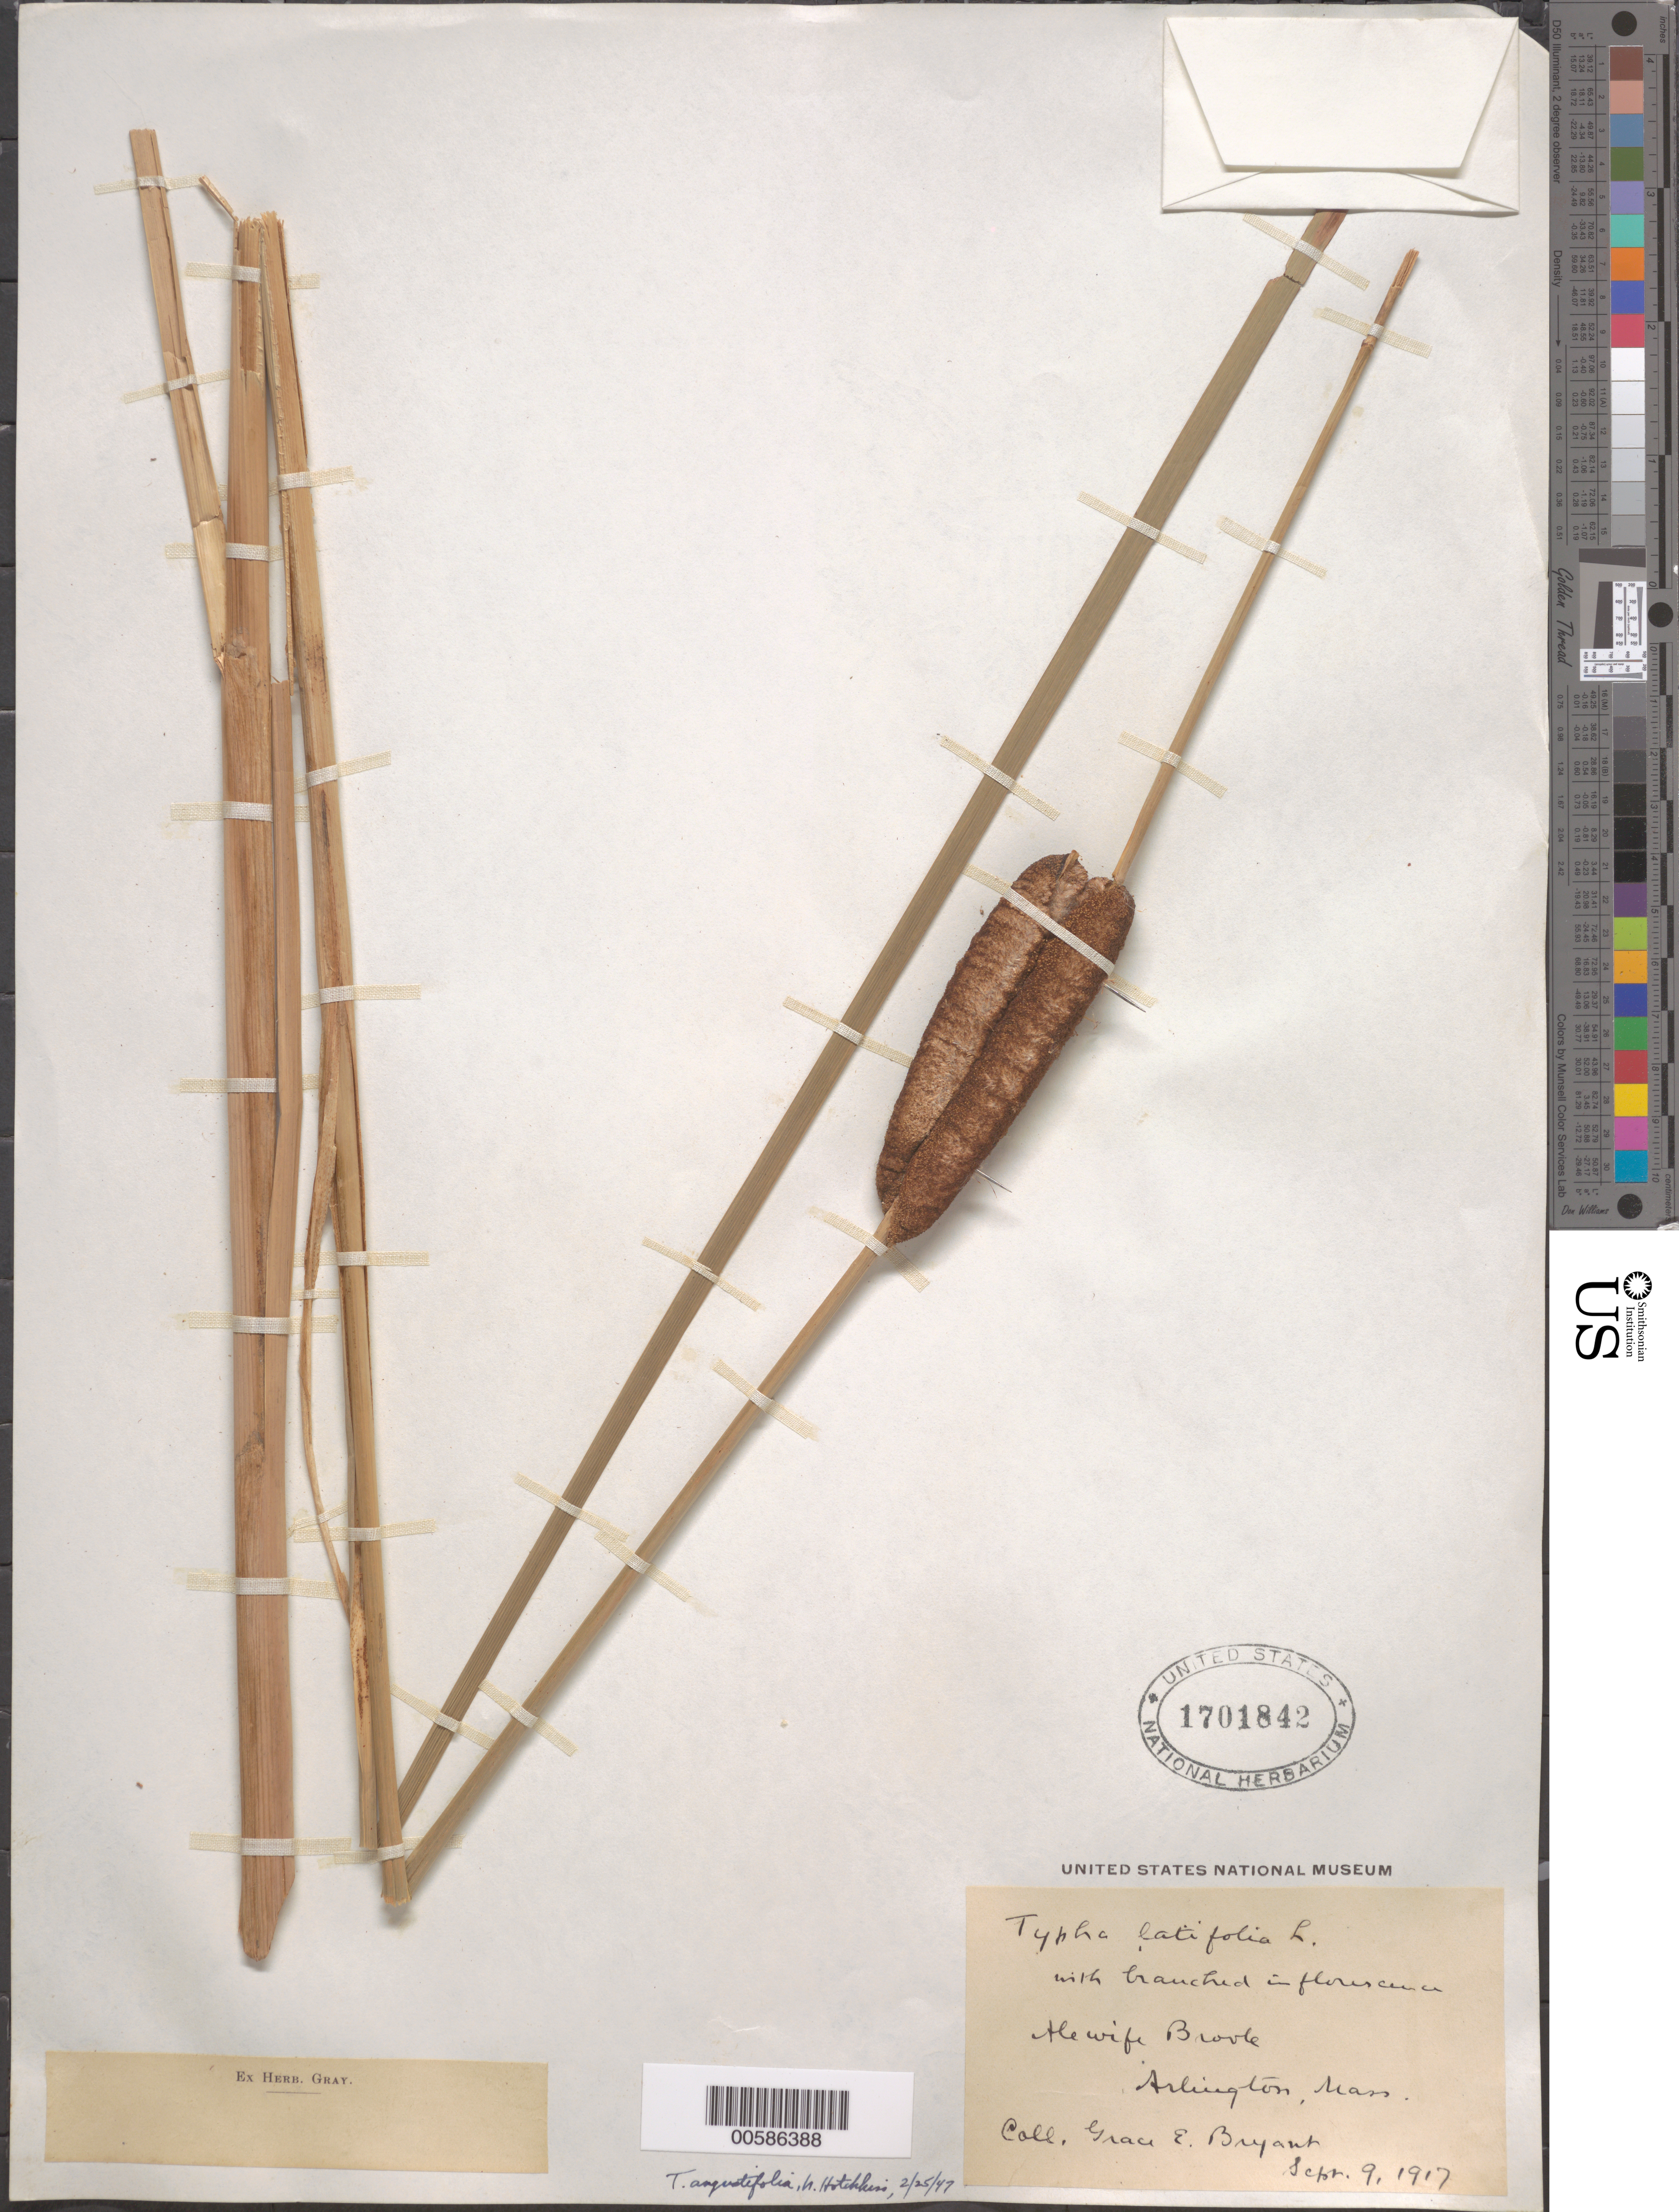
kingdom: Plantae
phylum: Tracheophyta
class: Liliopsida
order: Poales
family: Typhaceae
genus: Typha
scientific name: Typha angustifolia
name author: L.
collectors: G. Bryant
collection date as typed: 09 Sep 1917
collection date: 1917-09-09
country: United States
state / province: Massachusetts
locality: Arlington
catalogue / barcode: US 1701842